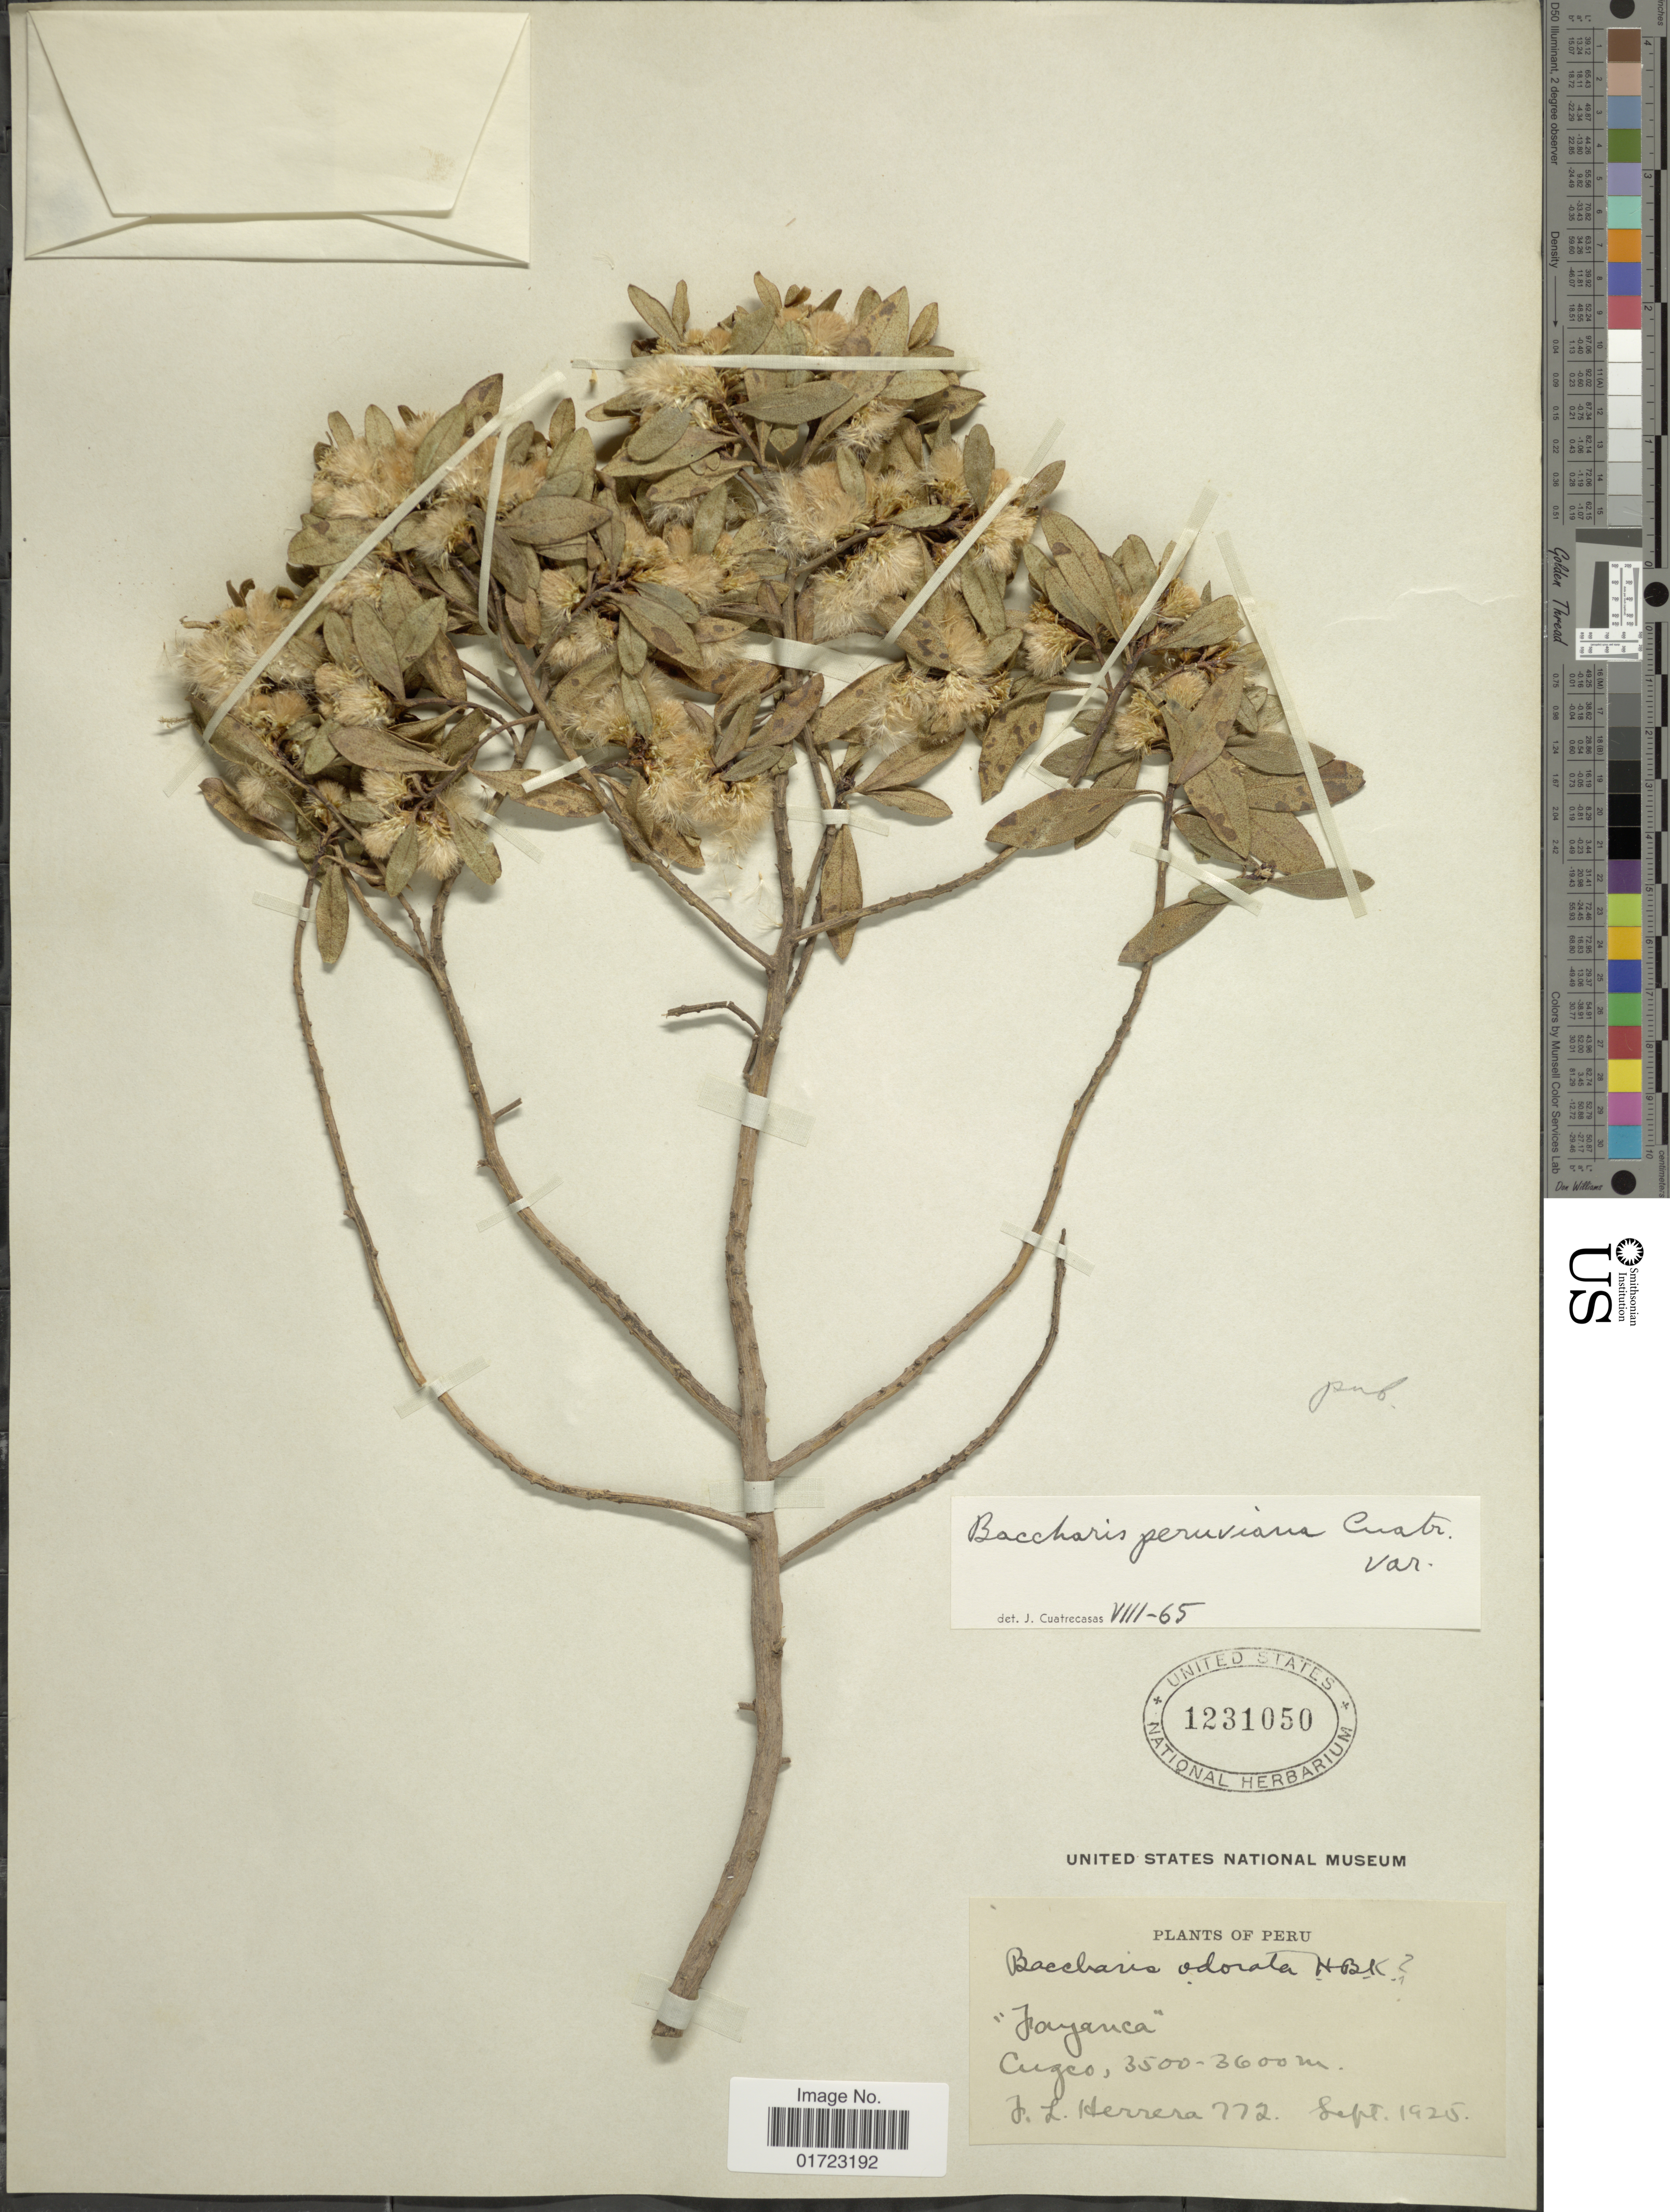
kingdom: Plantae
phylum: Tracheophyta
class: Magnoliopsida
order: Asterales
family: Asteraceae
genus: Baccharis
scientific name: Baccharis peruviana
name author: Cuatrec.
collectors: F. L. Herrera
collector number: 772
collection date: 1925-09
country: Peru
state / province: Cusco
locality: Tayanca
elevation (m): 3500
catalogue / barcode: US 1231050